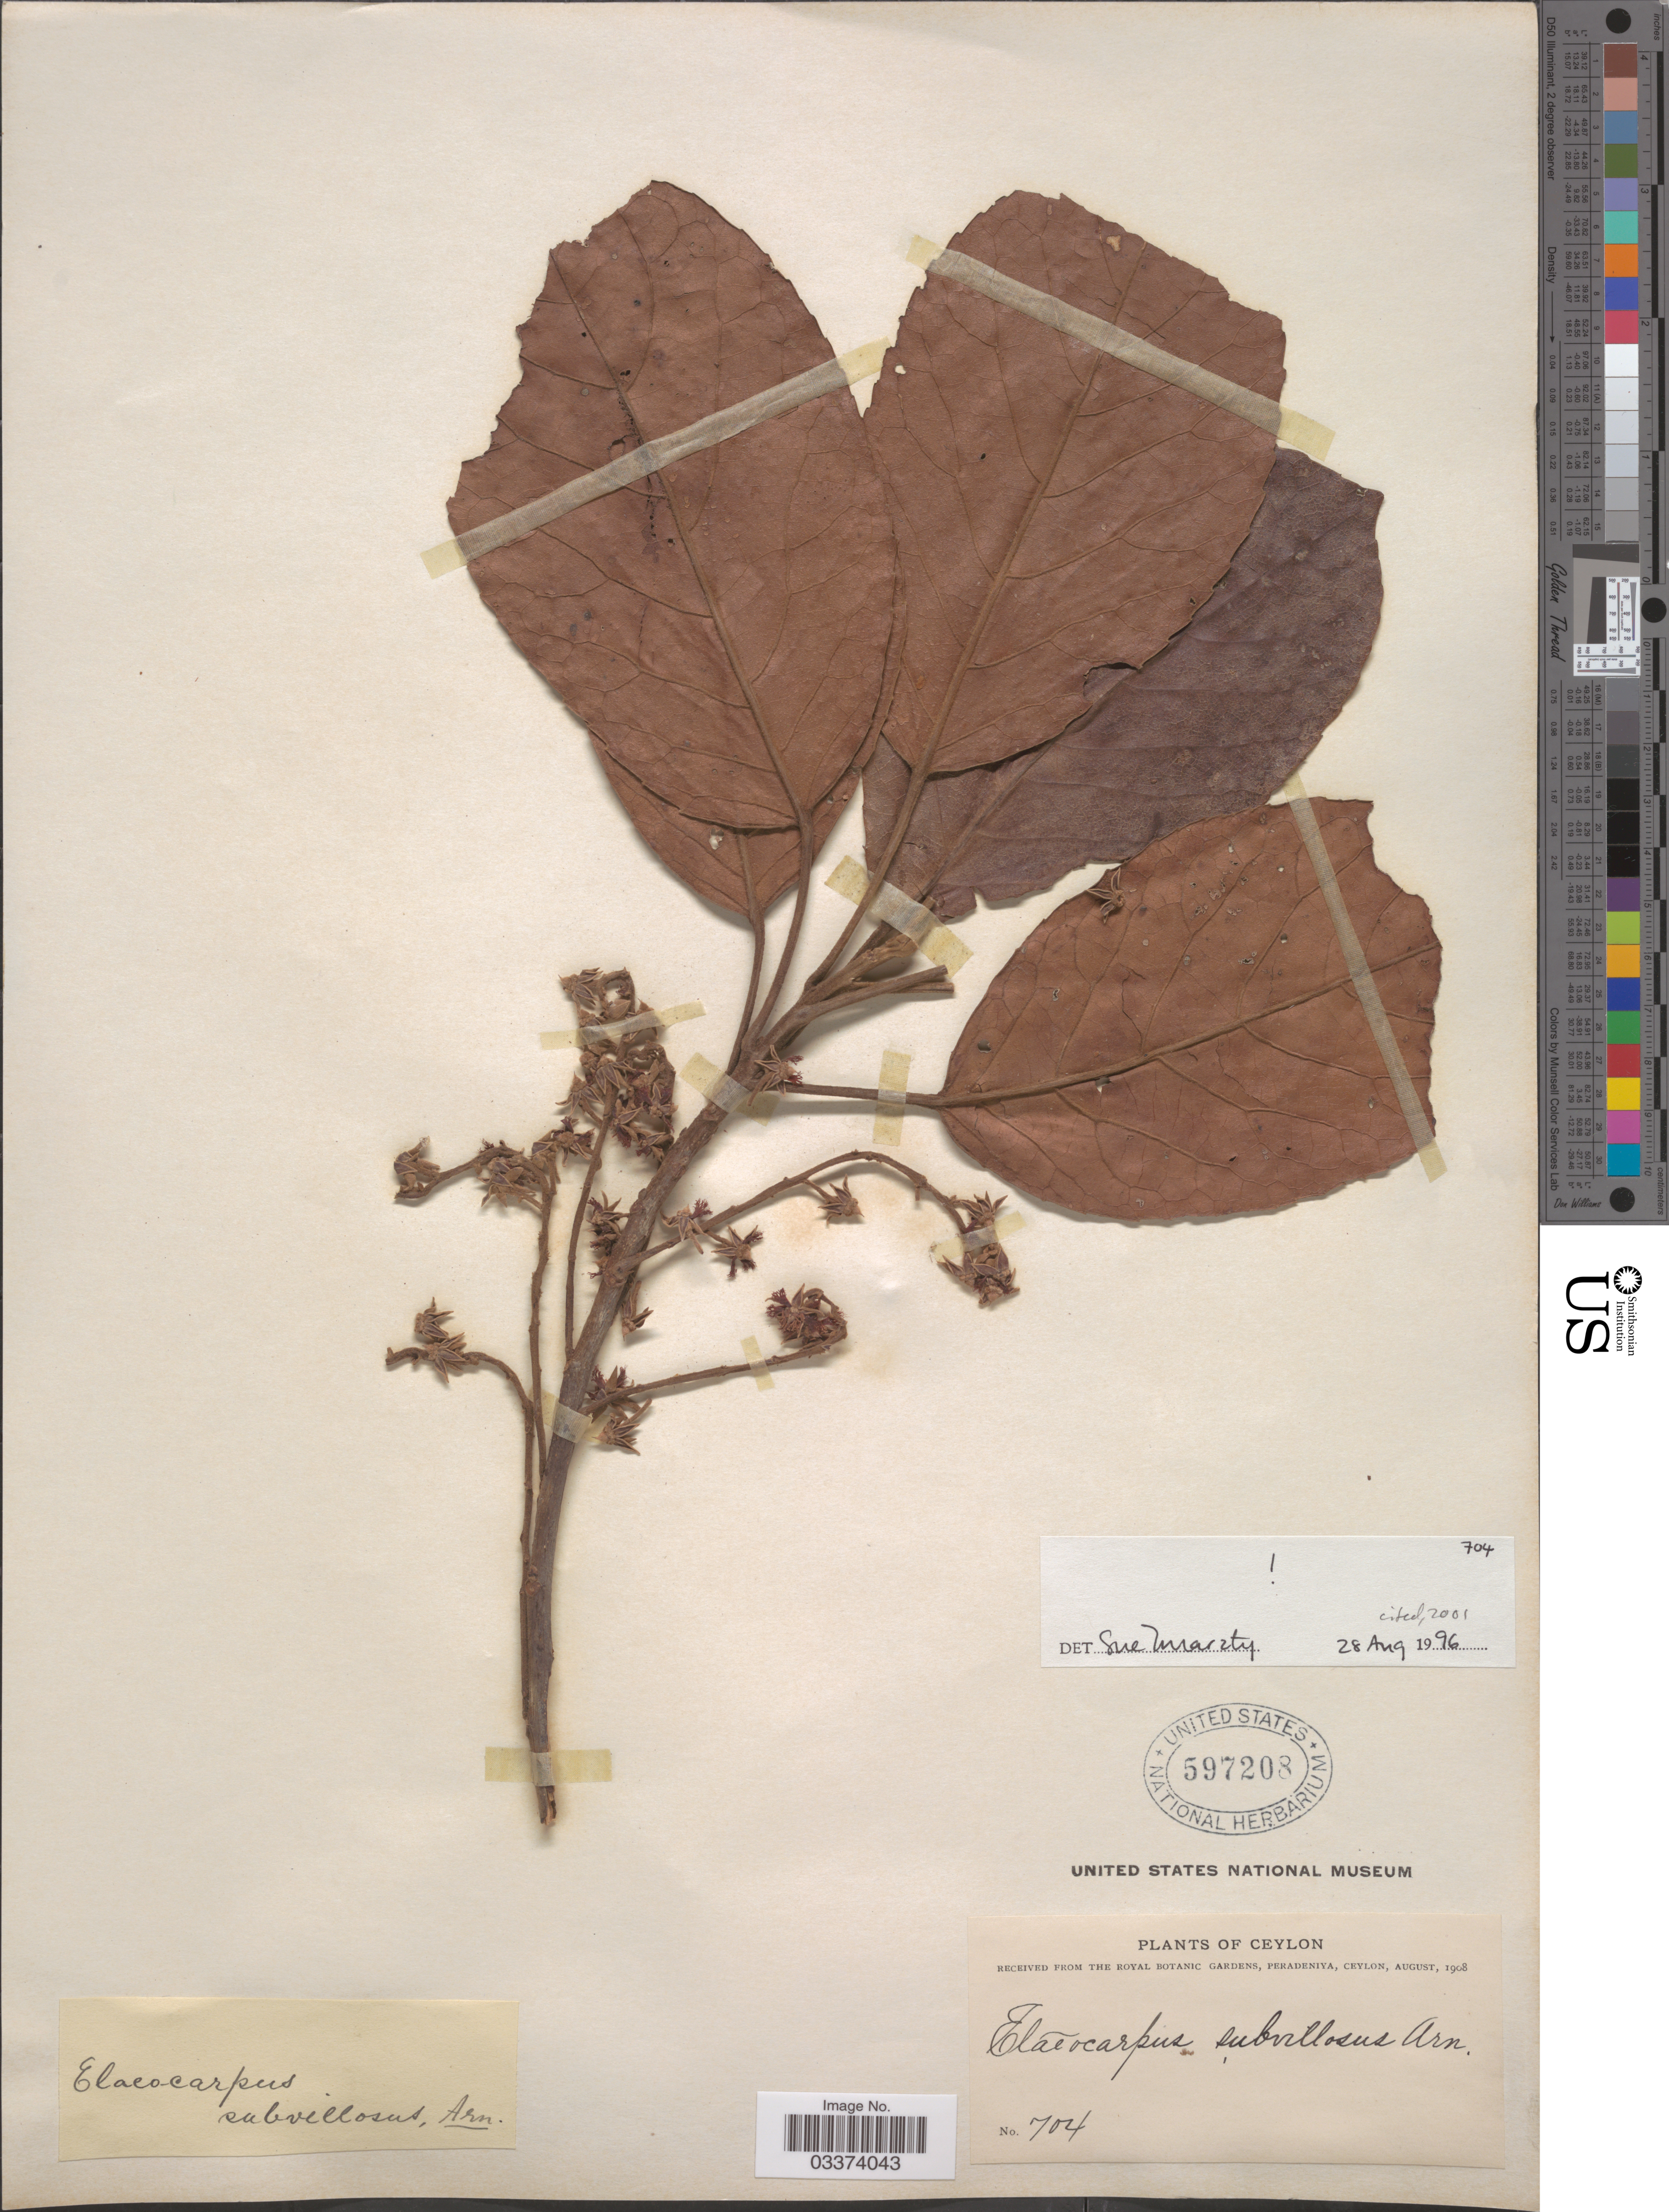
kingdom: Plantae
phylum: Tracheophyta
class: Magnoliopsida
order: Oxalidales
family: Elaeocarpaceae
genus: Elaeocarpus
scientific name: Elaeocarpus subvillosus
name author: Arn.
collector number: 704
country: Sri Lanka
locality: Ceylon.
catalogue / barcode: US 597208